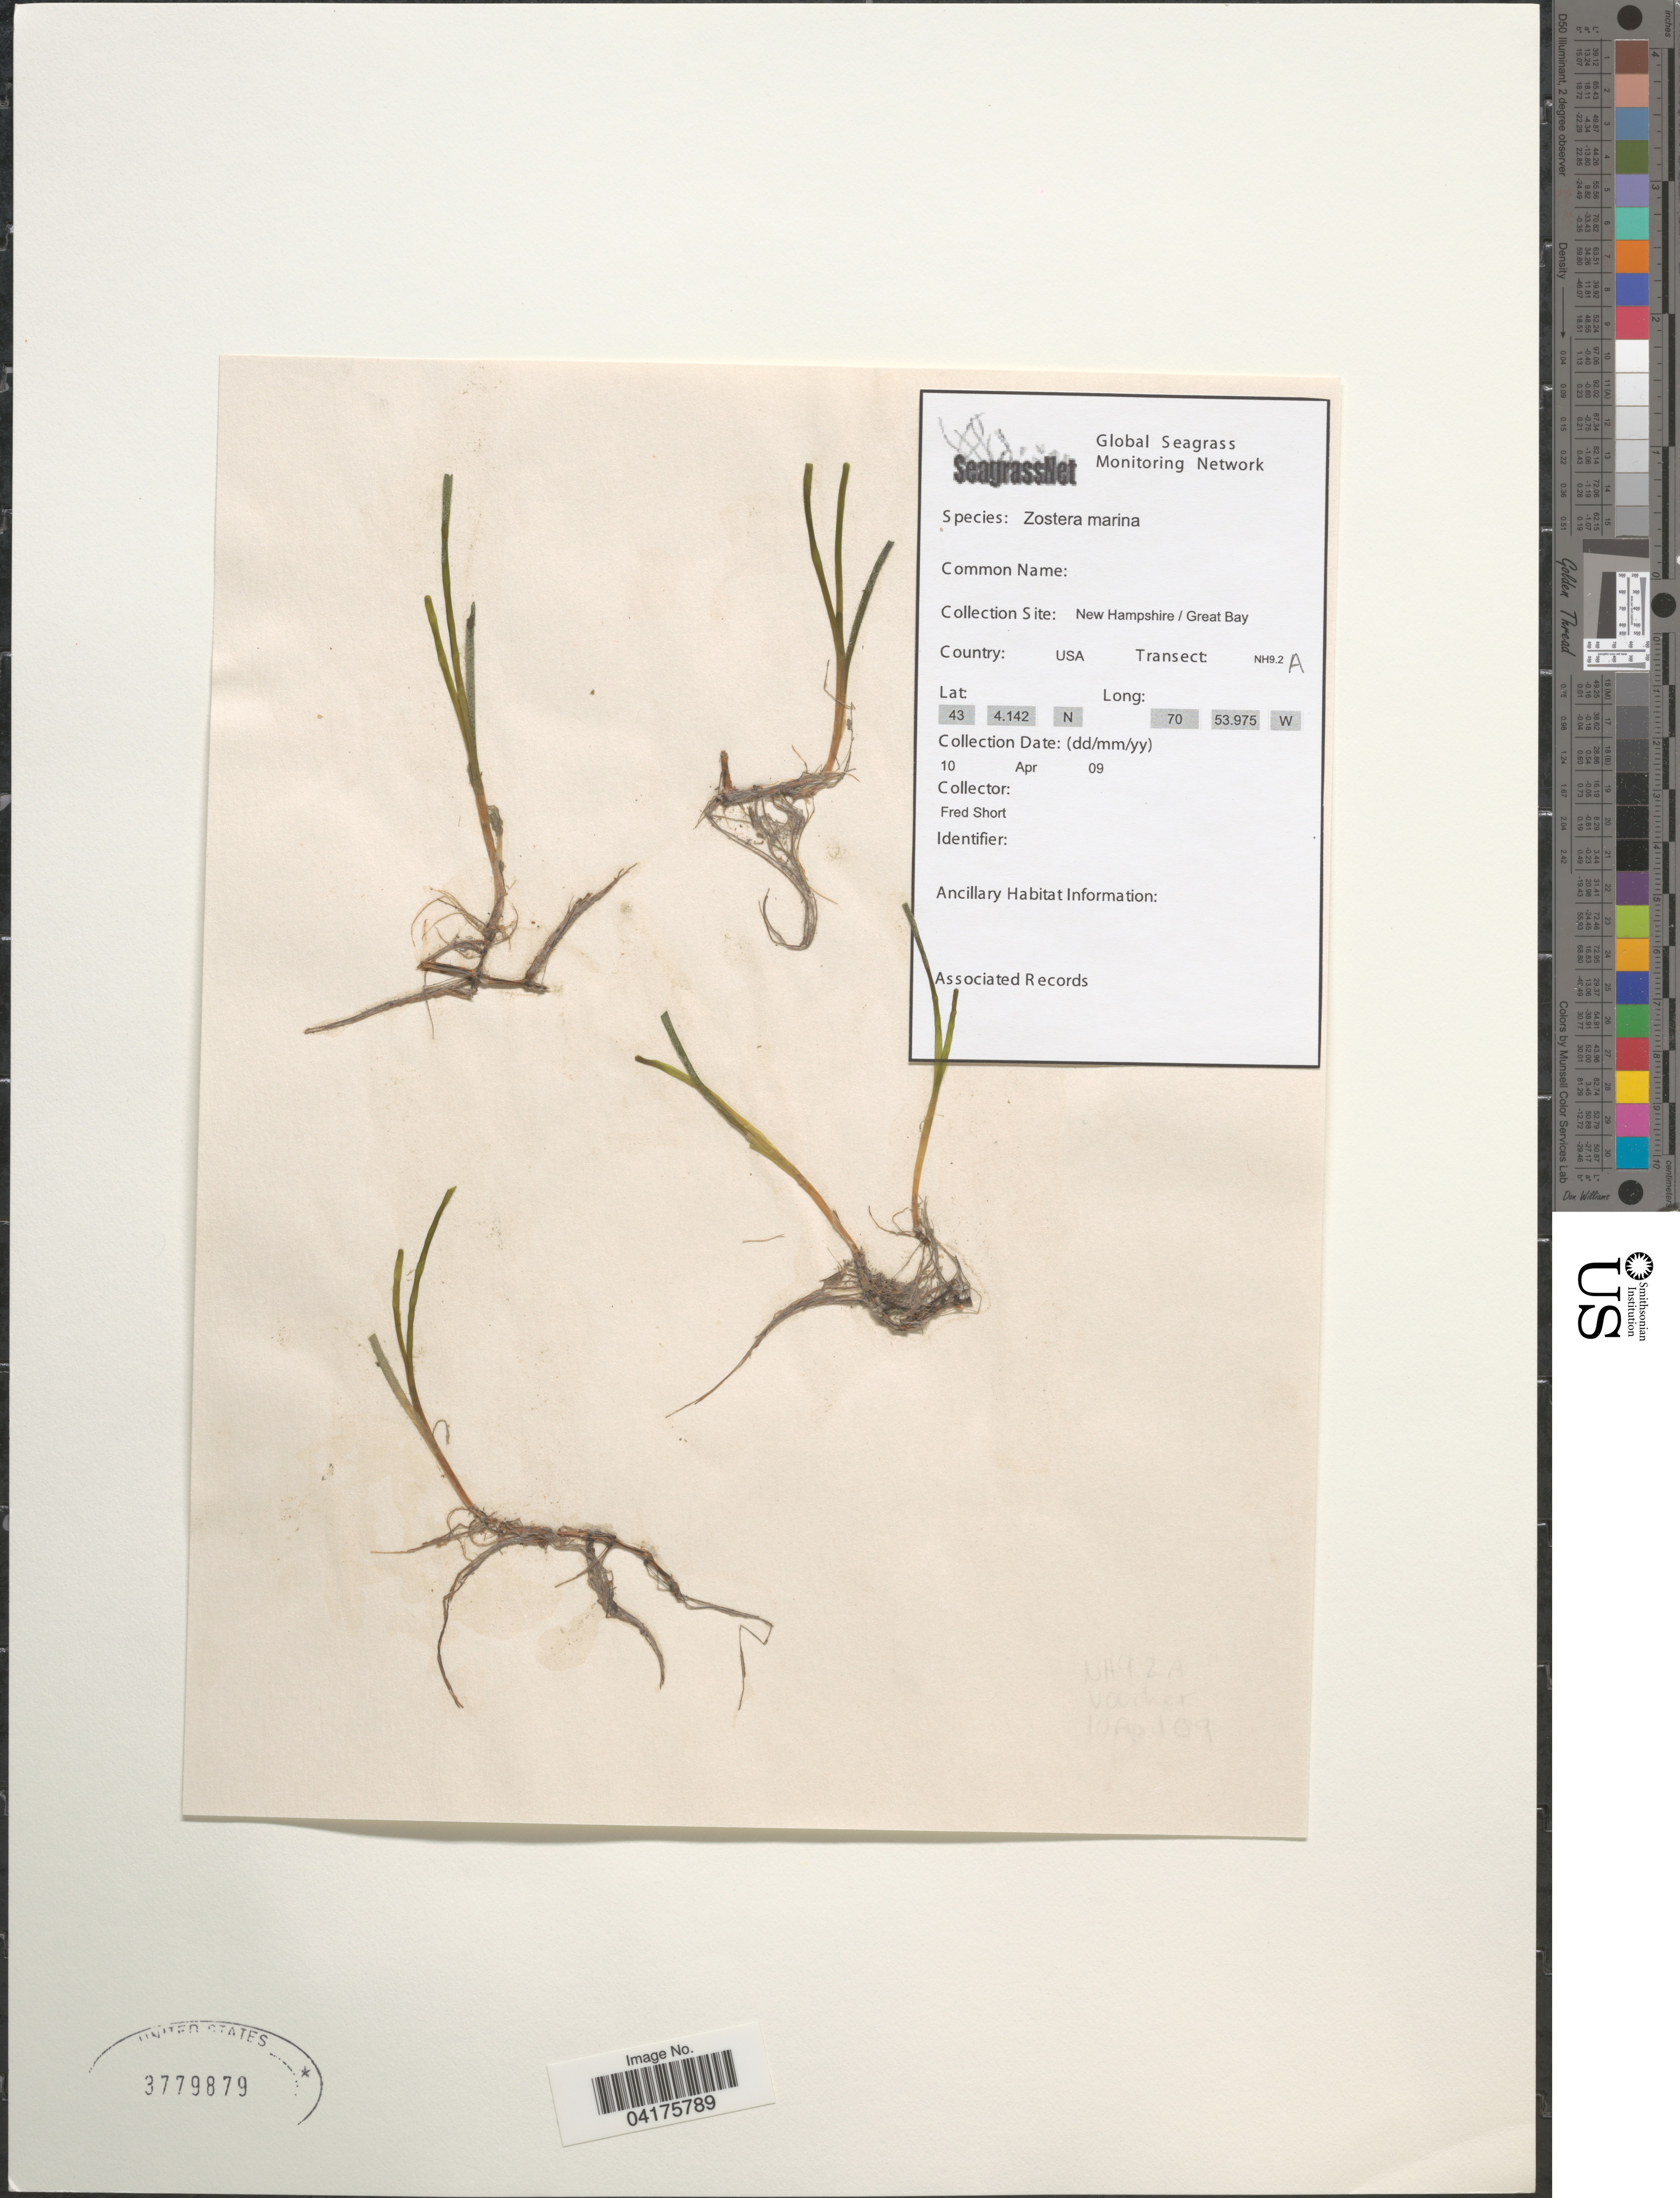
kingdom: Plantae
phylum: Tracheophyta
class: Liliopsida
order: Alismatales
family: Zosteraceae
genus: Zostera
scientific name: Zostera marina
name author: L.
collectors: F. Short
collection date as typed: Transcribed d/m/y: 10/4/9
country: United States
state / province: New Hampshire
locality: Great Bay.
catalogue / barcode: US 3779879